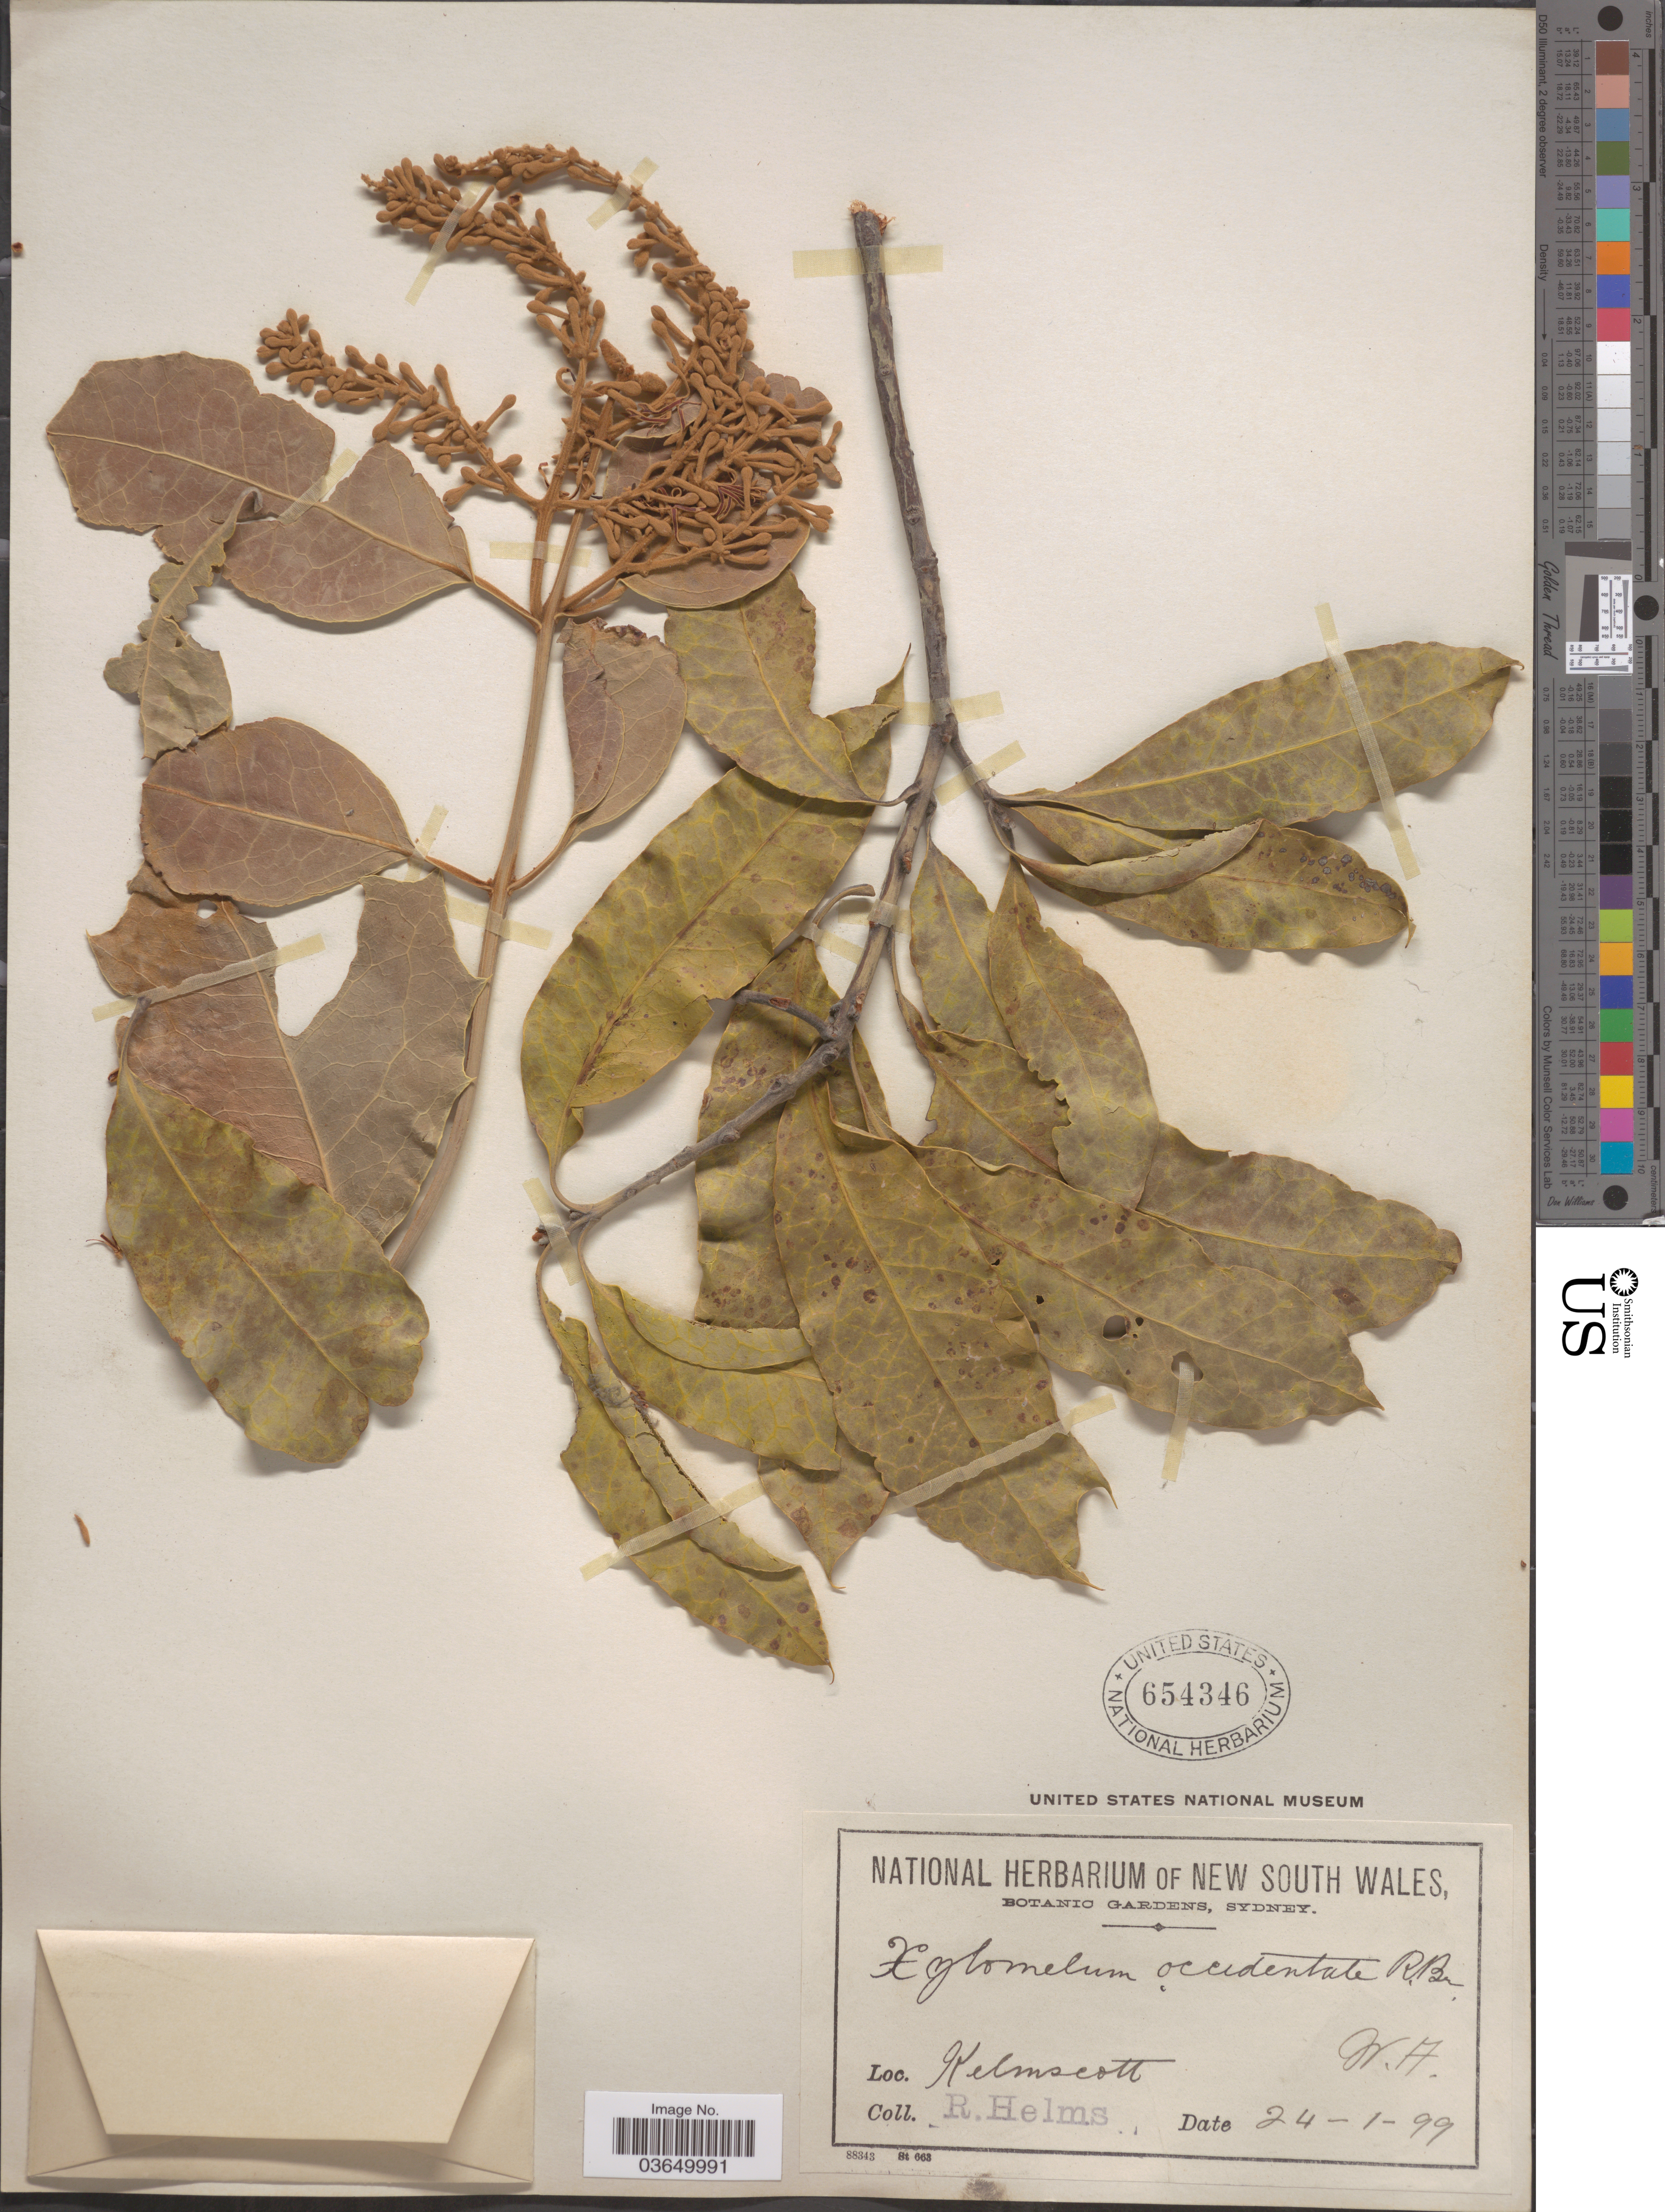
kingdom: Plantae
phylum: Tracheophyta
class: Magnoliopsida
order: Proteales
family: Proteaceae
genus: Xylomelum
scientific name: Xylomelum occidentale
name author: R. Br.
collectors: R. Helms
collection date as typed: Transcribed d/m/y: 24/1/99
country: Australia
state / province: Western Australia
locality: Kelmscott. W.A.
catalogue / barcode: US 654346